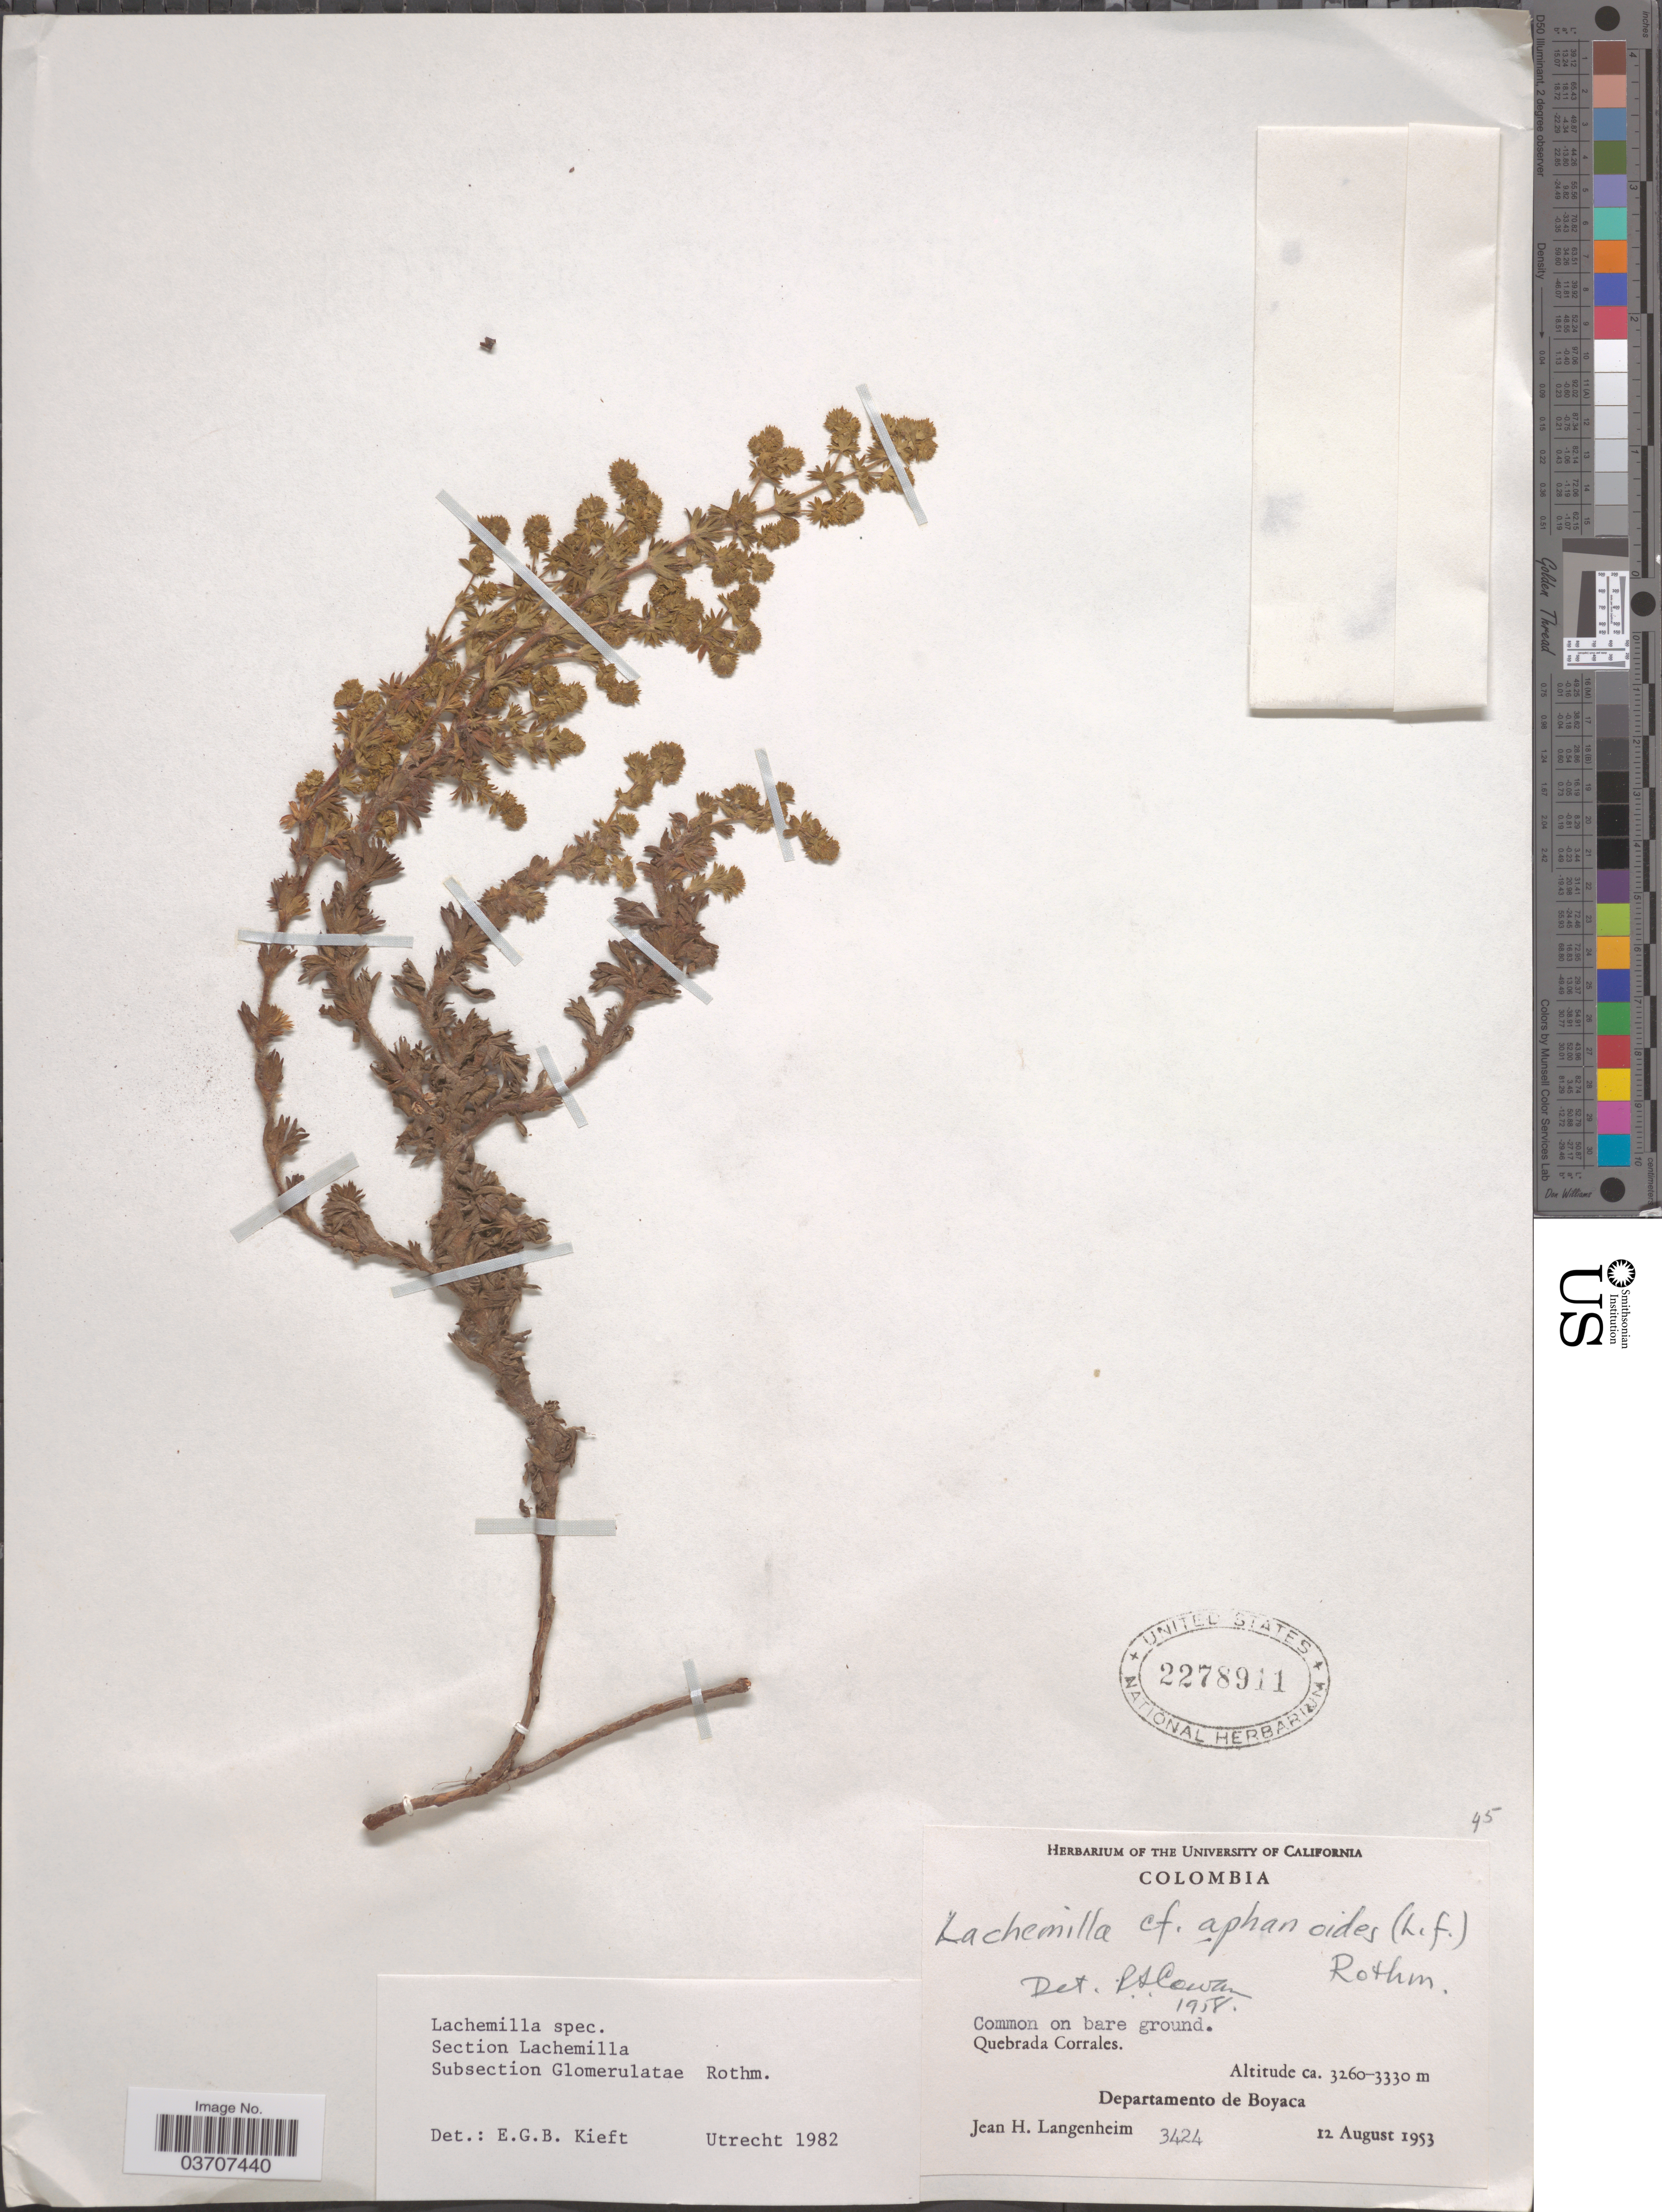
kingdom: Plantae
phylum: Tracheophyta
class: Magnoliopsida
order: Rosales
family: Rosaceae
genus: Lachemilla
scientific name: Lachemilla sp.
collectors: J. H. Langenheim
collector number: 3424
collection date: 1953-08-12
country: Colombia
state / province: Boyacá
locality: Quebrada Corrales. Departamento de Boyaca.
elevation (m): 3260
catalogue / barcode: US 2278911